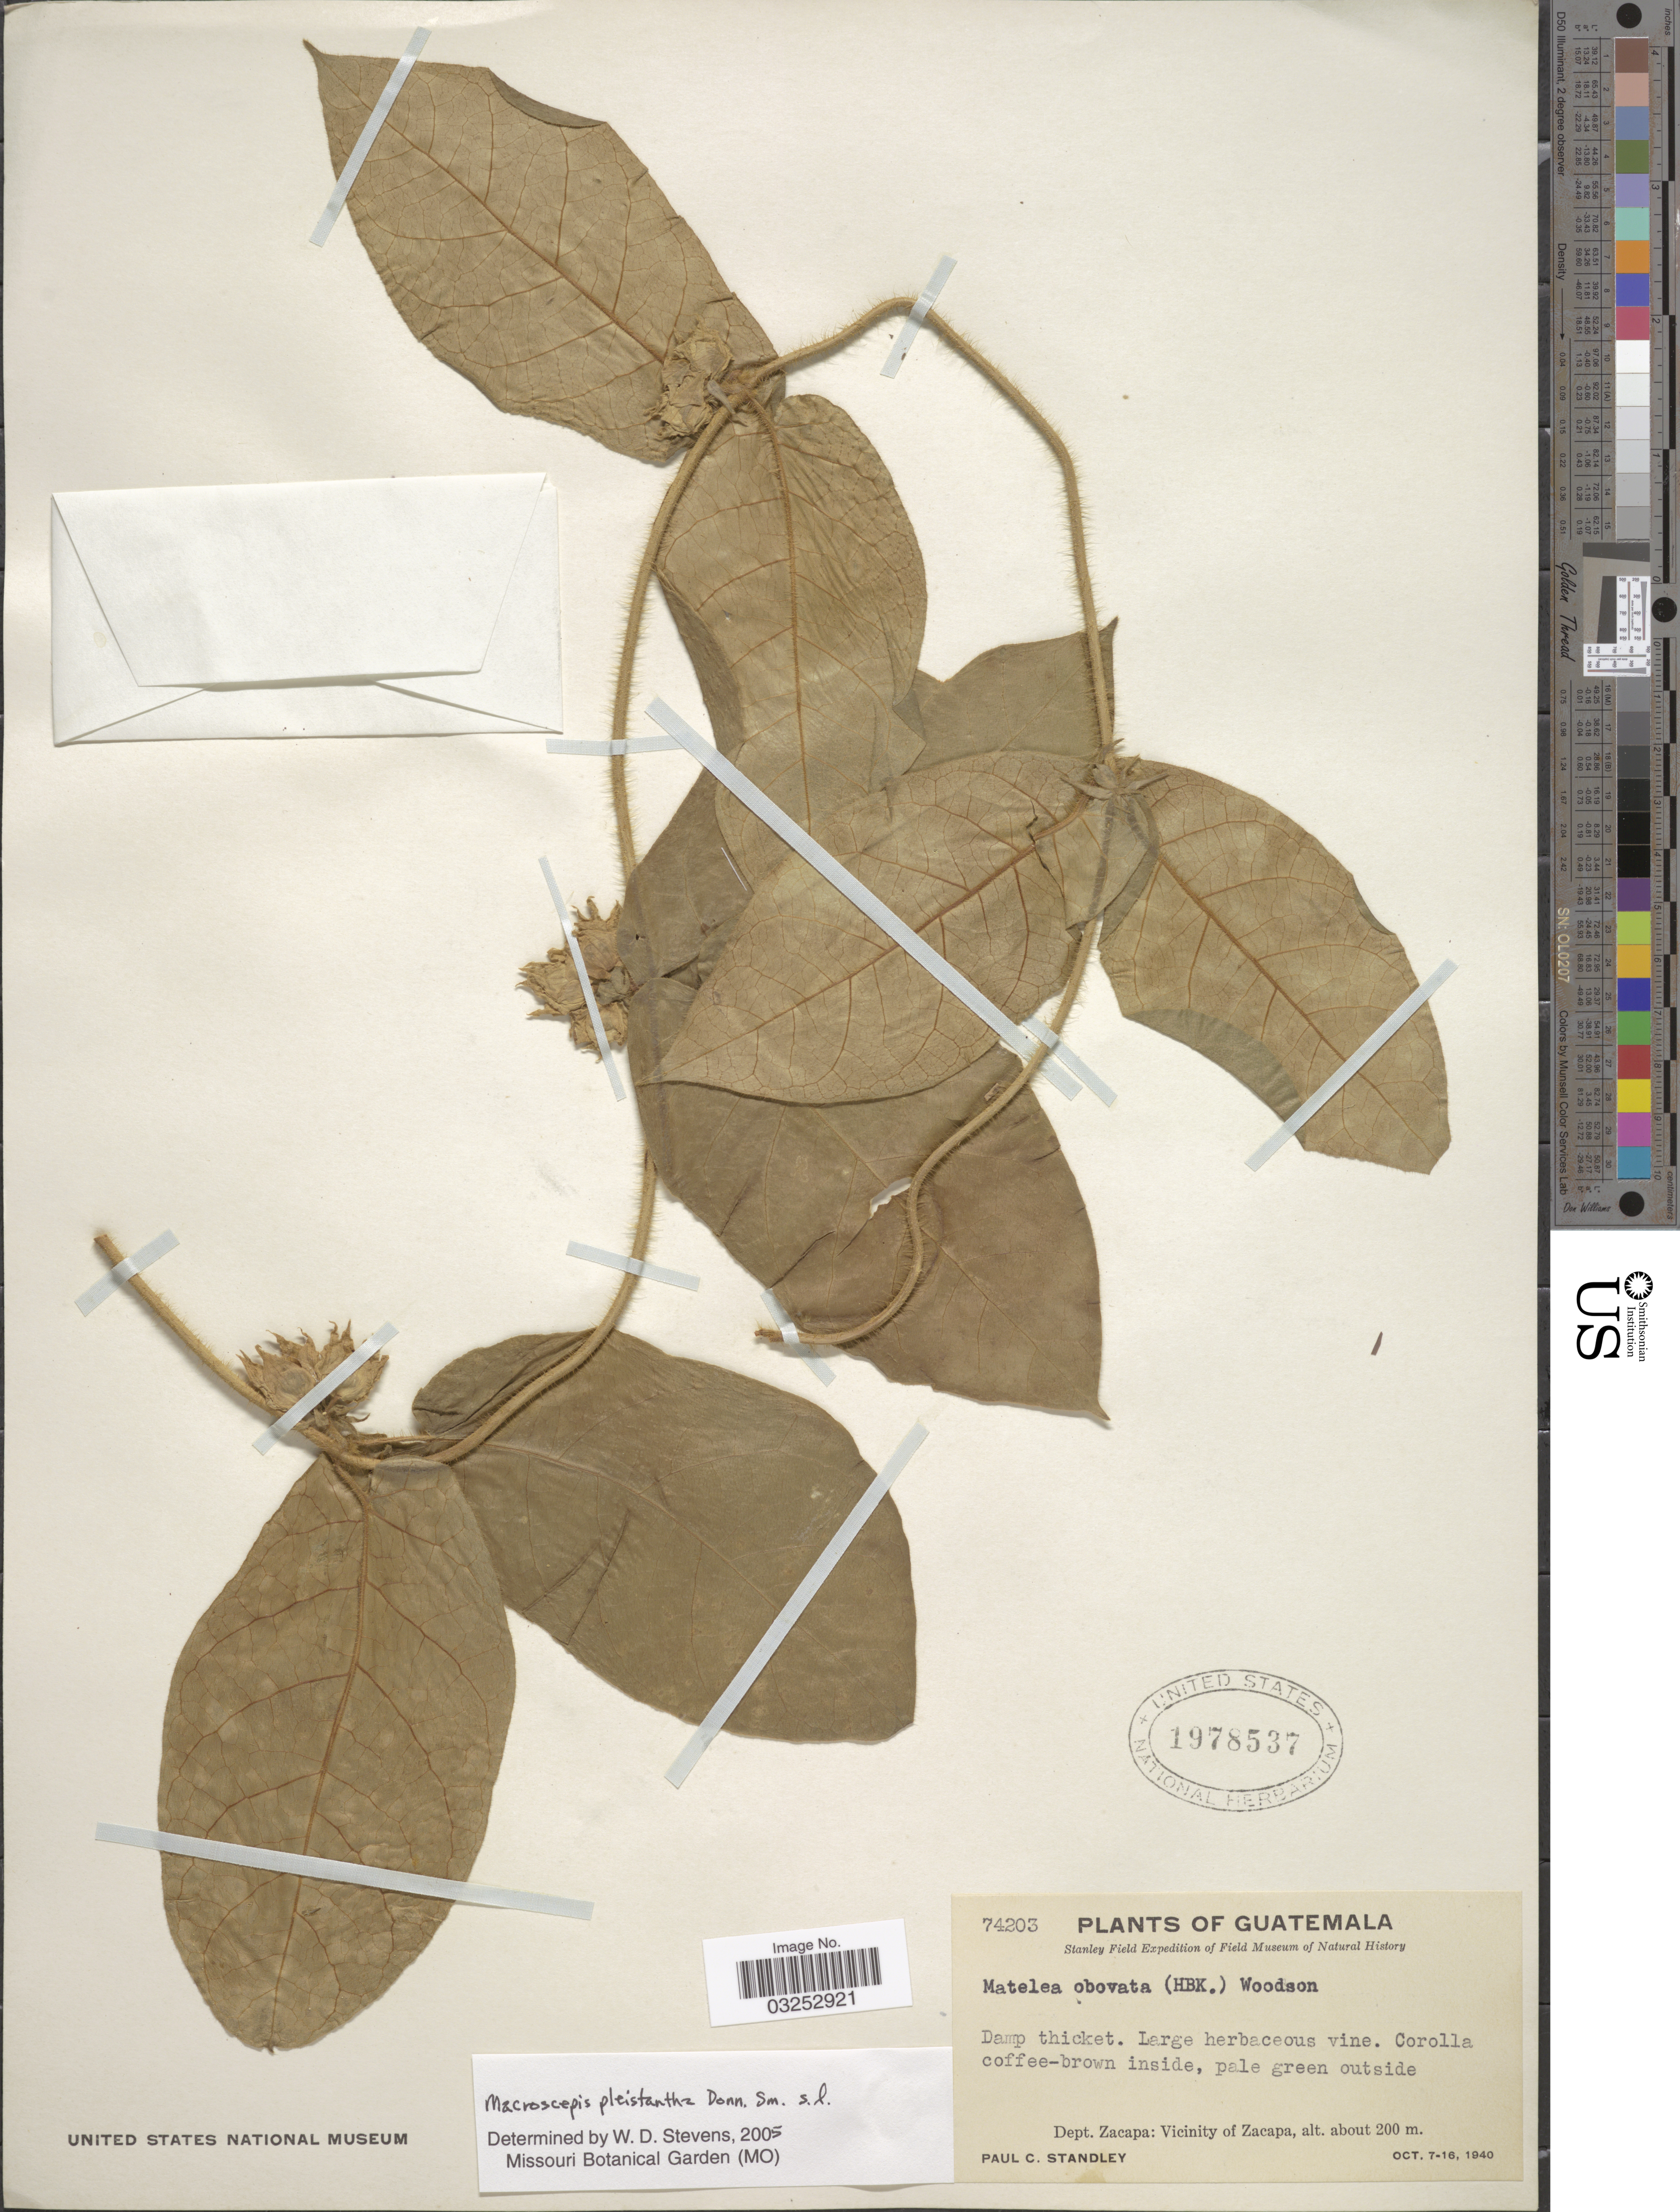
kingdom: Plantae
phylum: Tracheophyta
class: Magnoliopsida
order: Gentianales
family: Apocynaceae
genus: Macroscepis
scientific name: Macroscepis pleistantha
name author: Donn. Sm.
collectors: P. C. Standley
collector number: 74203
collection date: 1940-10-07/1940-10-16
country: Guatemala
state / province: Zacapa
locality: Dept. Zacapa: Vicinity of Zacapa.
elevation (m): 200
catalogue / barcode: US 1978537